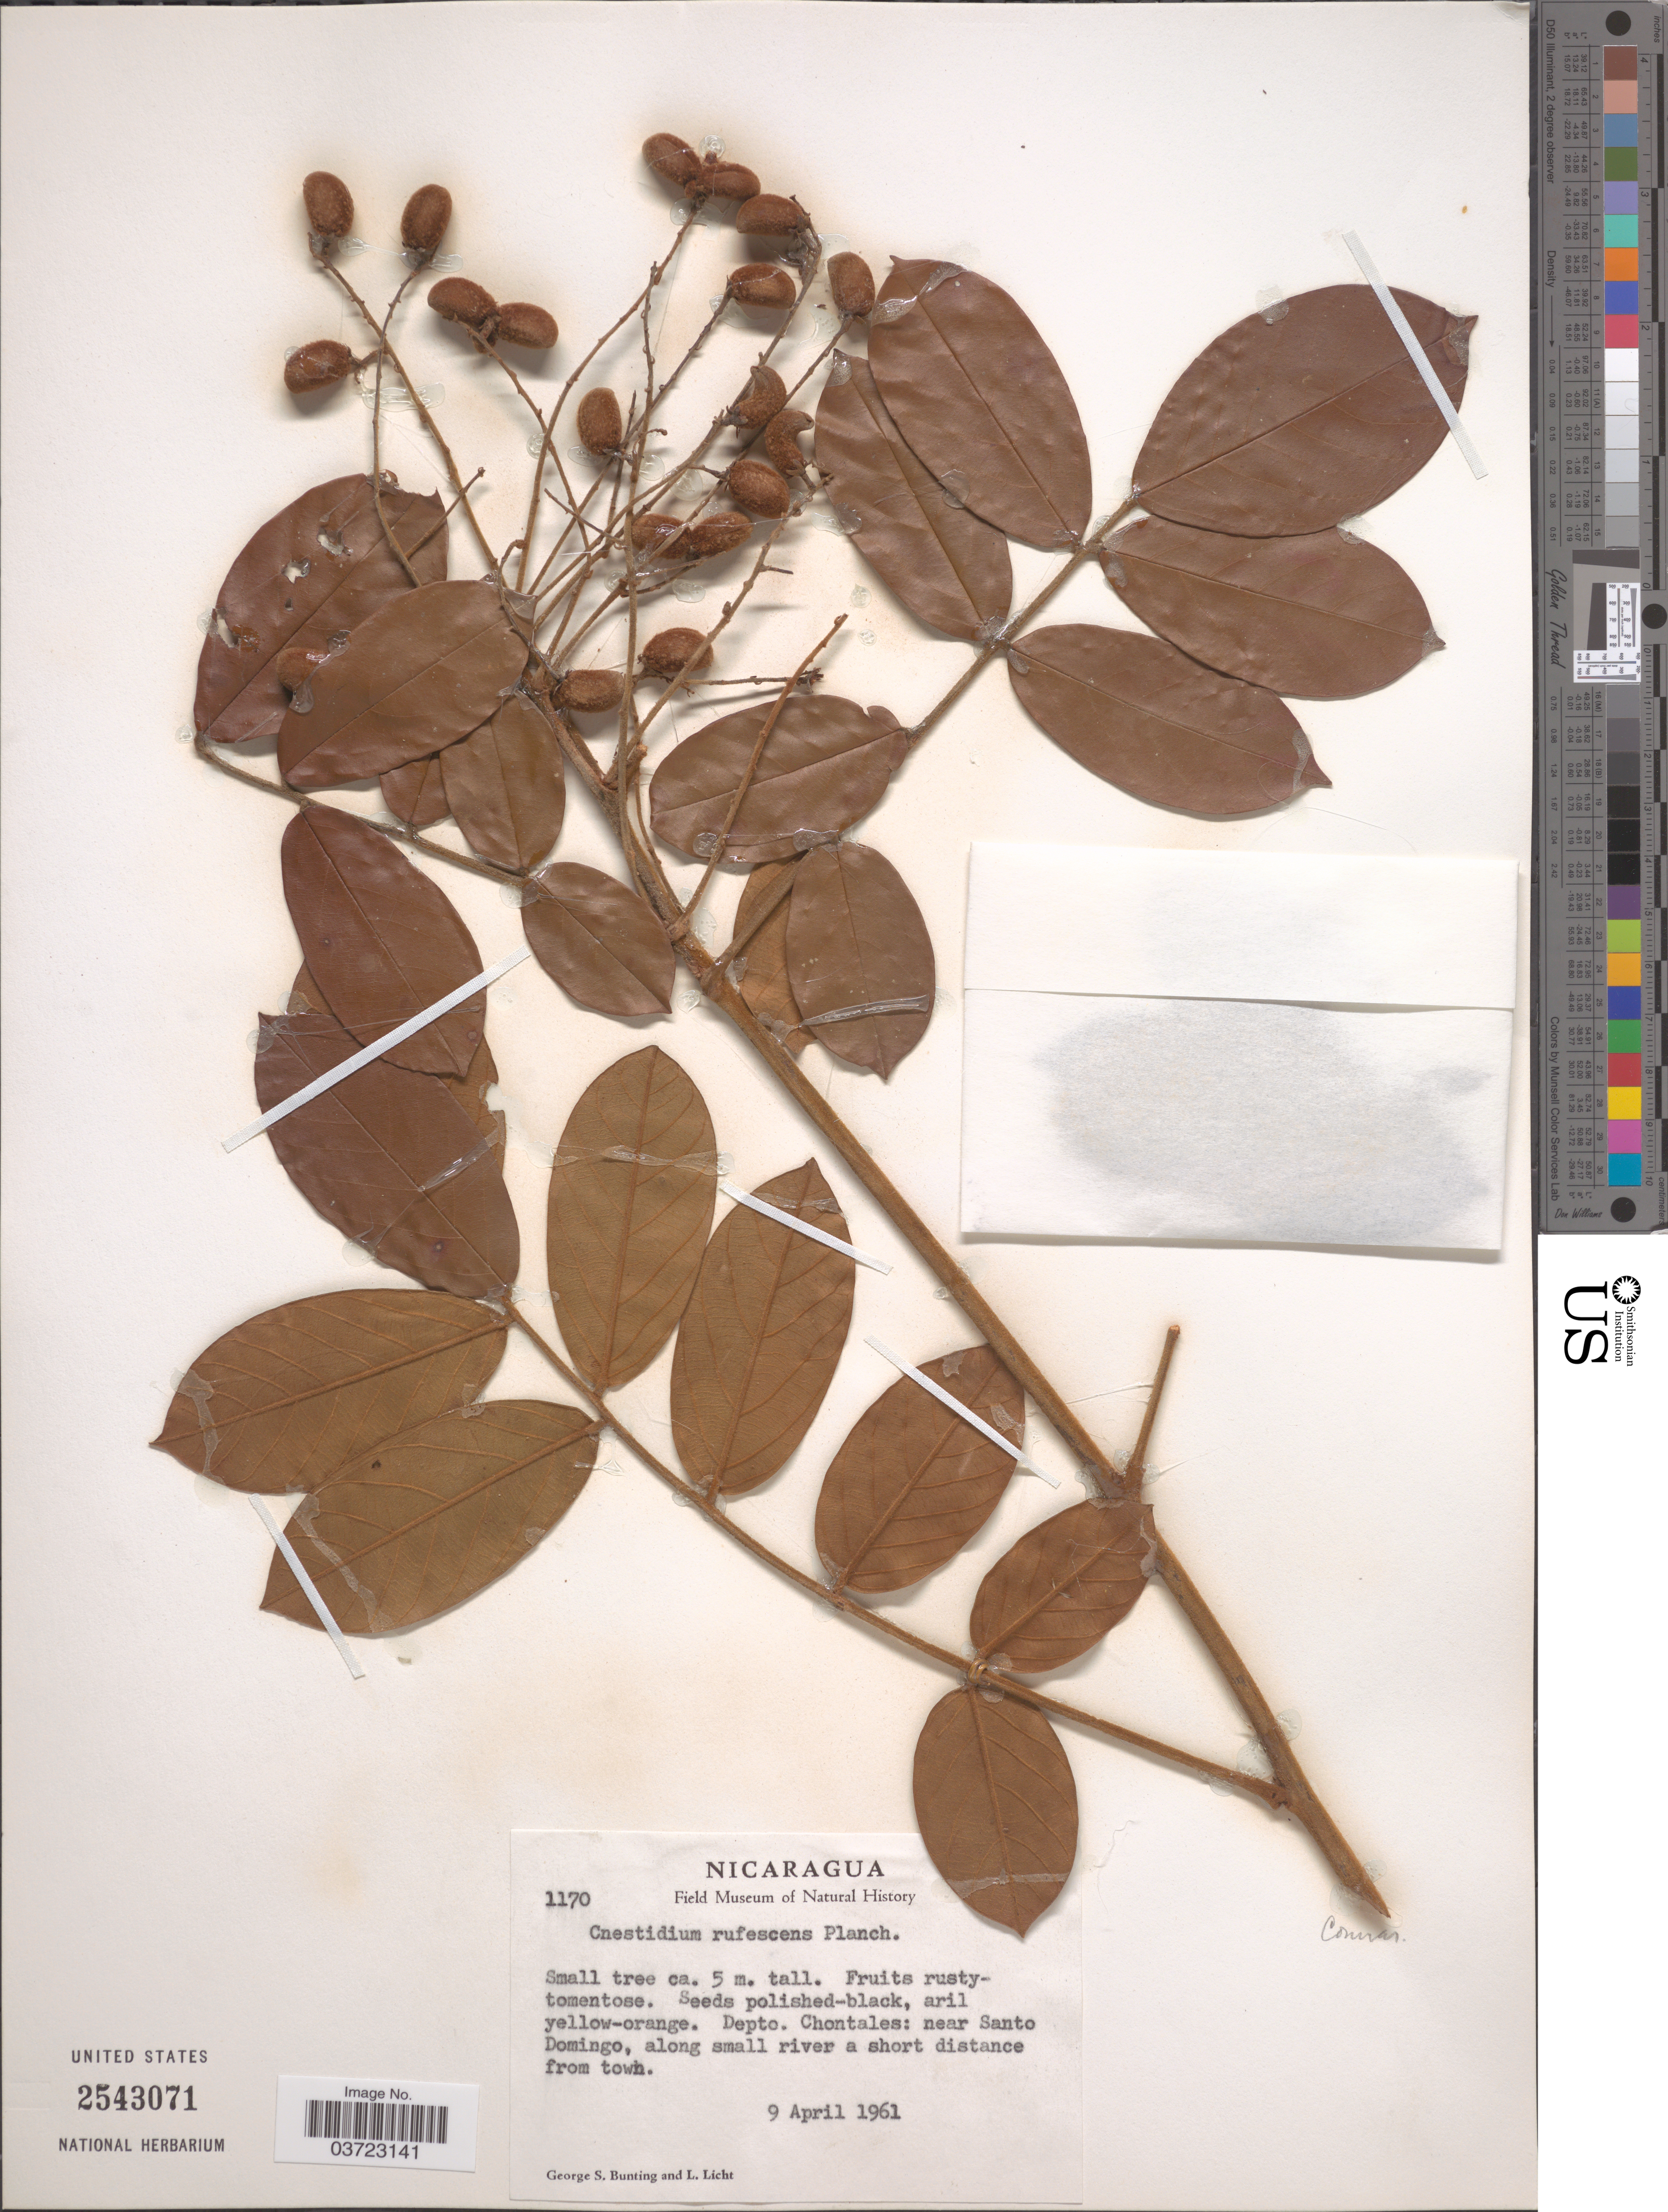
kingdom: Plantae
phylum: Tracheophyta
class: Magnoliopsida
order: Oxalidales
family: Connaraceae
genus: Cnestidium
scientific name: Cnestidium rufescens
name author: Planch.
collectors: G. S. Bunting & L. Licht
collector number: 1170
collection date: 1961-04-09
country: Nicaragua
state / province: Chontales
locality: Depto. Chontales: near Santo Domingo, along small river a short distance from town.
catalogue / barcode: US 2543071